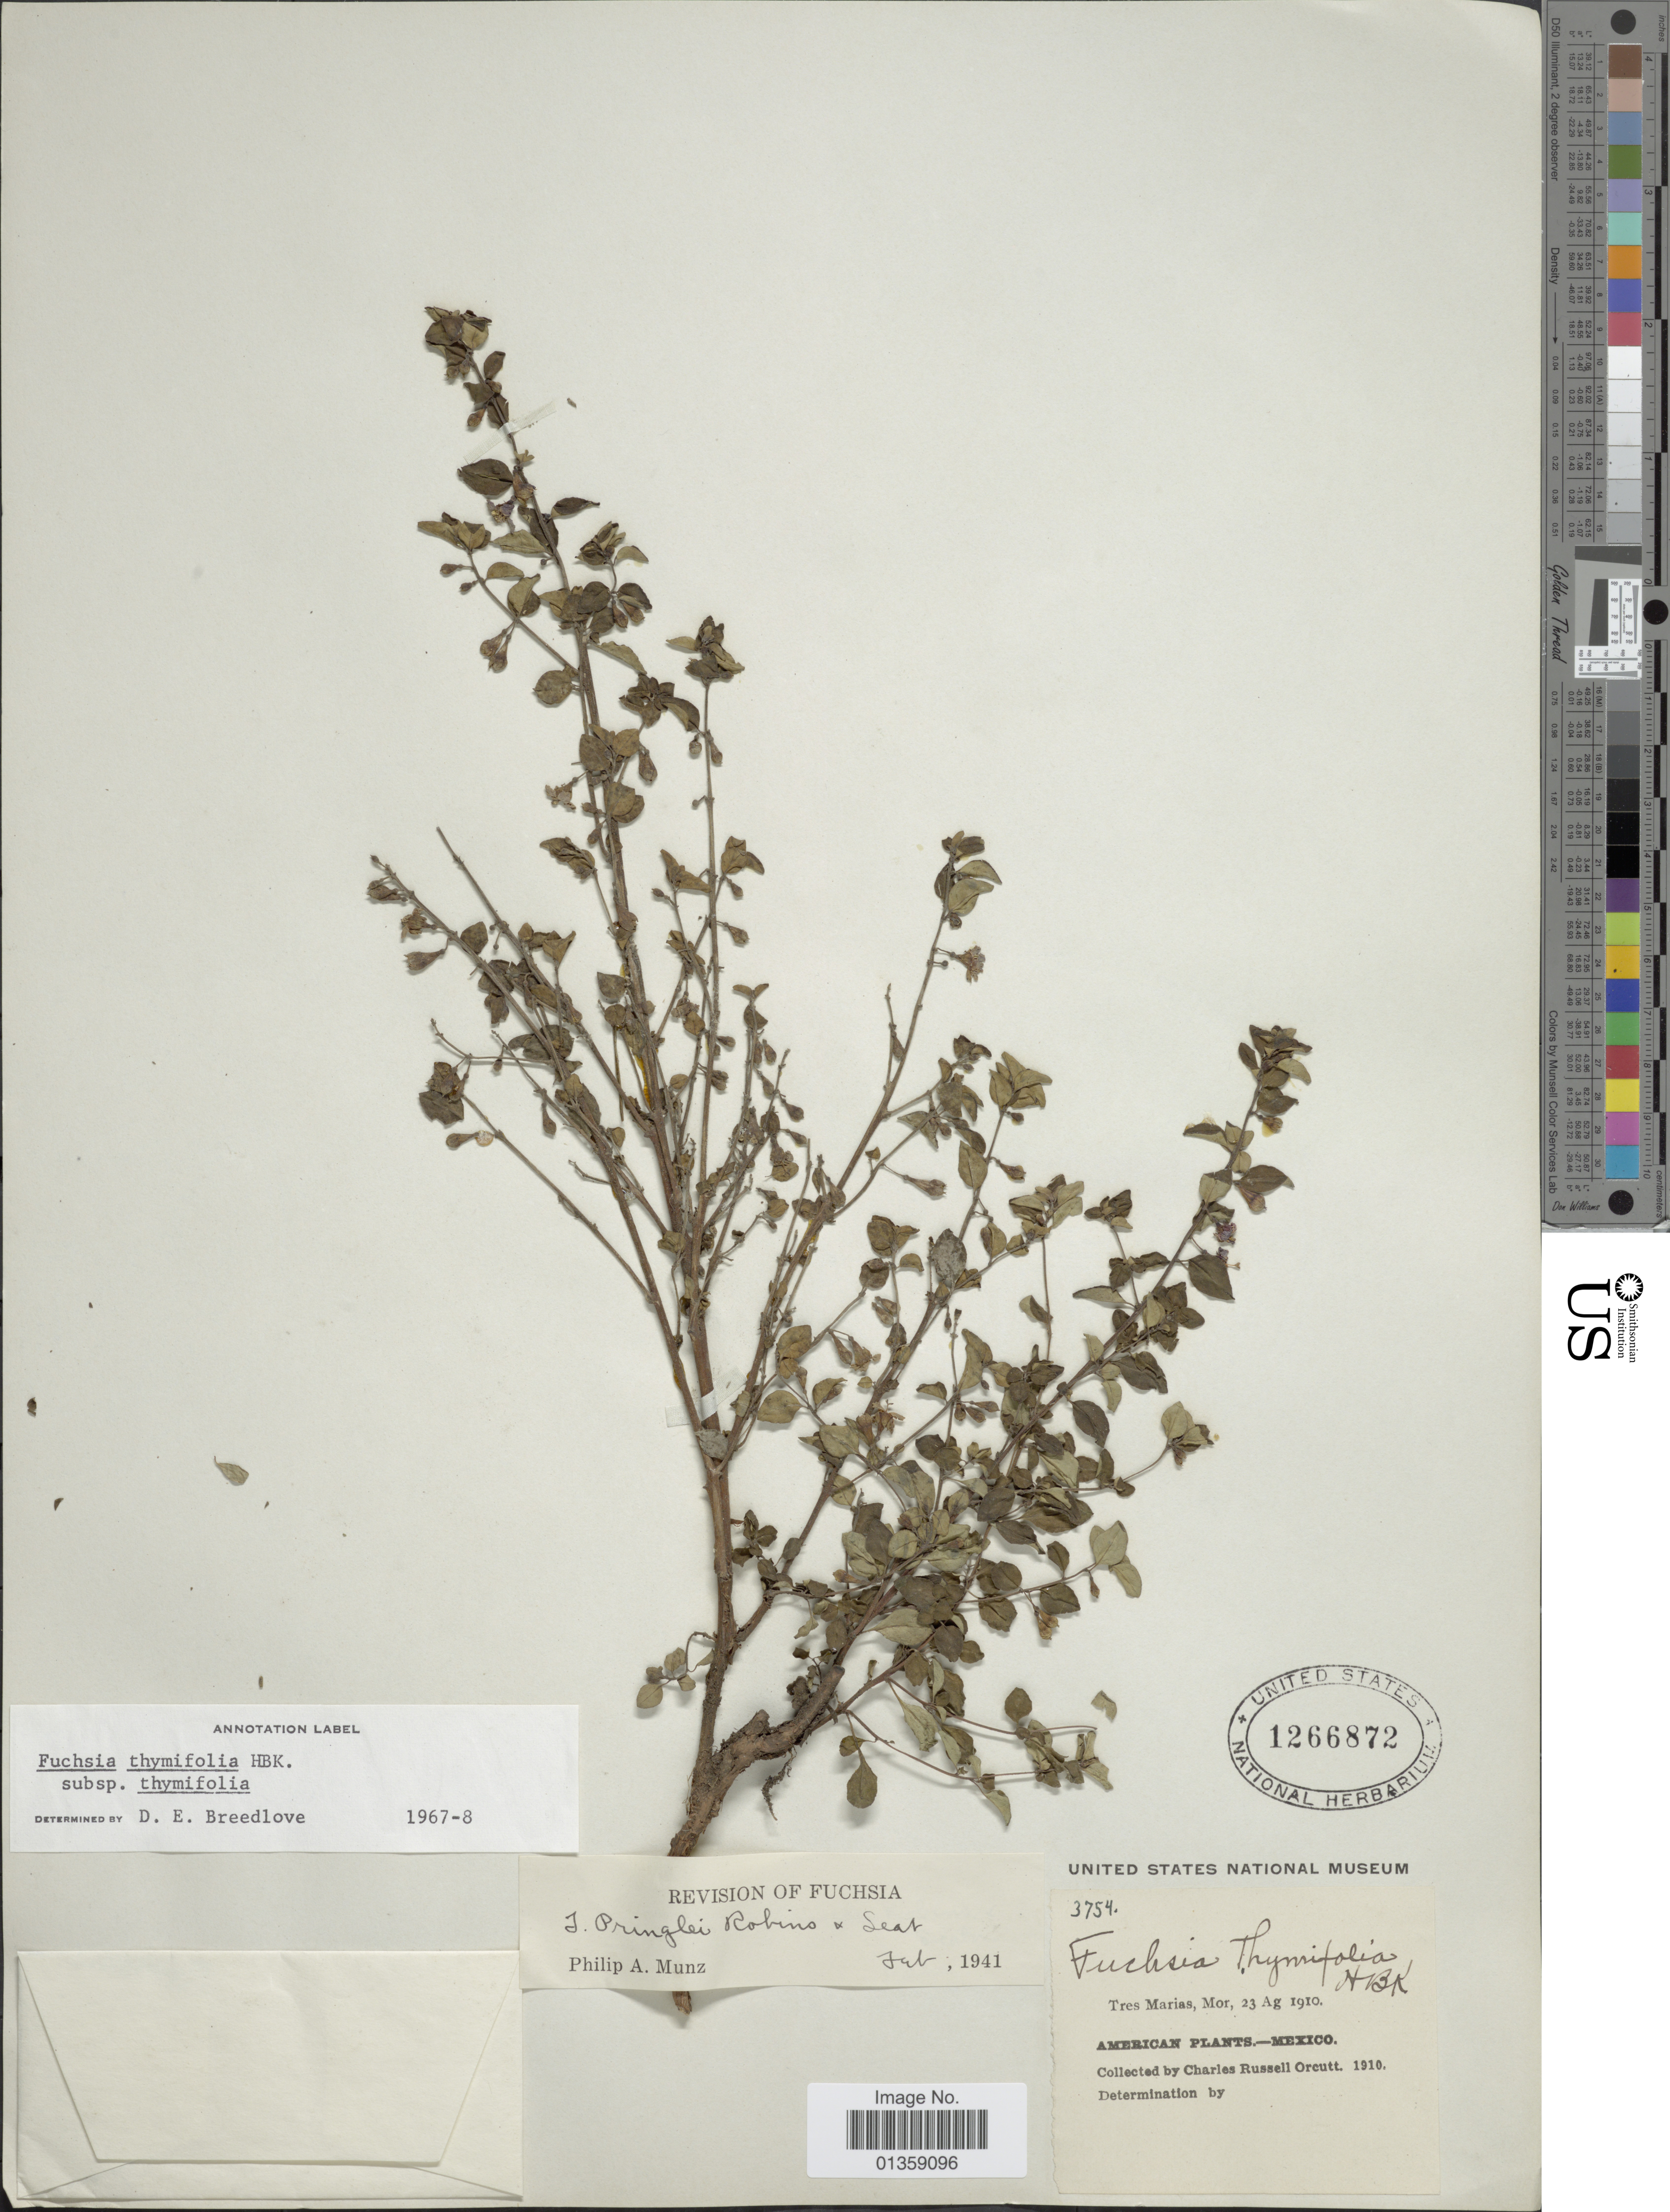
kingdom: Plantae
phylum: Tracheophyta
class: Magnoliopsida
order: Myrtales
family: Onagraceae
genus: Fuchsia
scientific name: Fuchsia thymifolia subsp. thymifolia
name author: Kunth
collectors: C. R. Orcutt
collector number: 3754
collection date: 1910-08-23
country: Mexico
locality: Tres Marias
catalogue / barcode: US 1266872